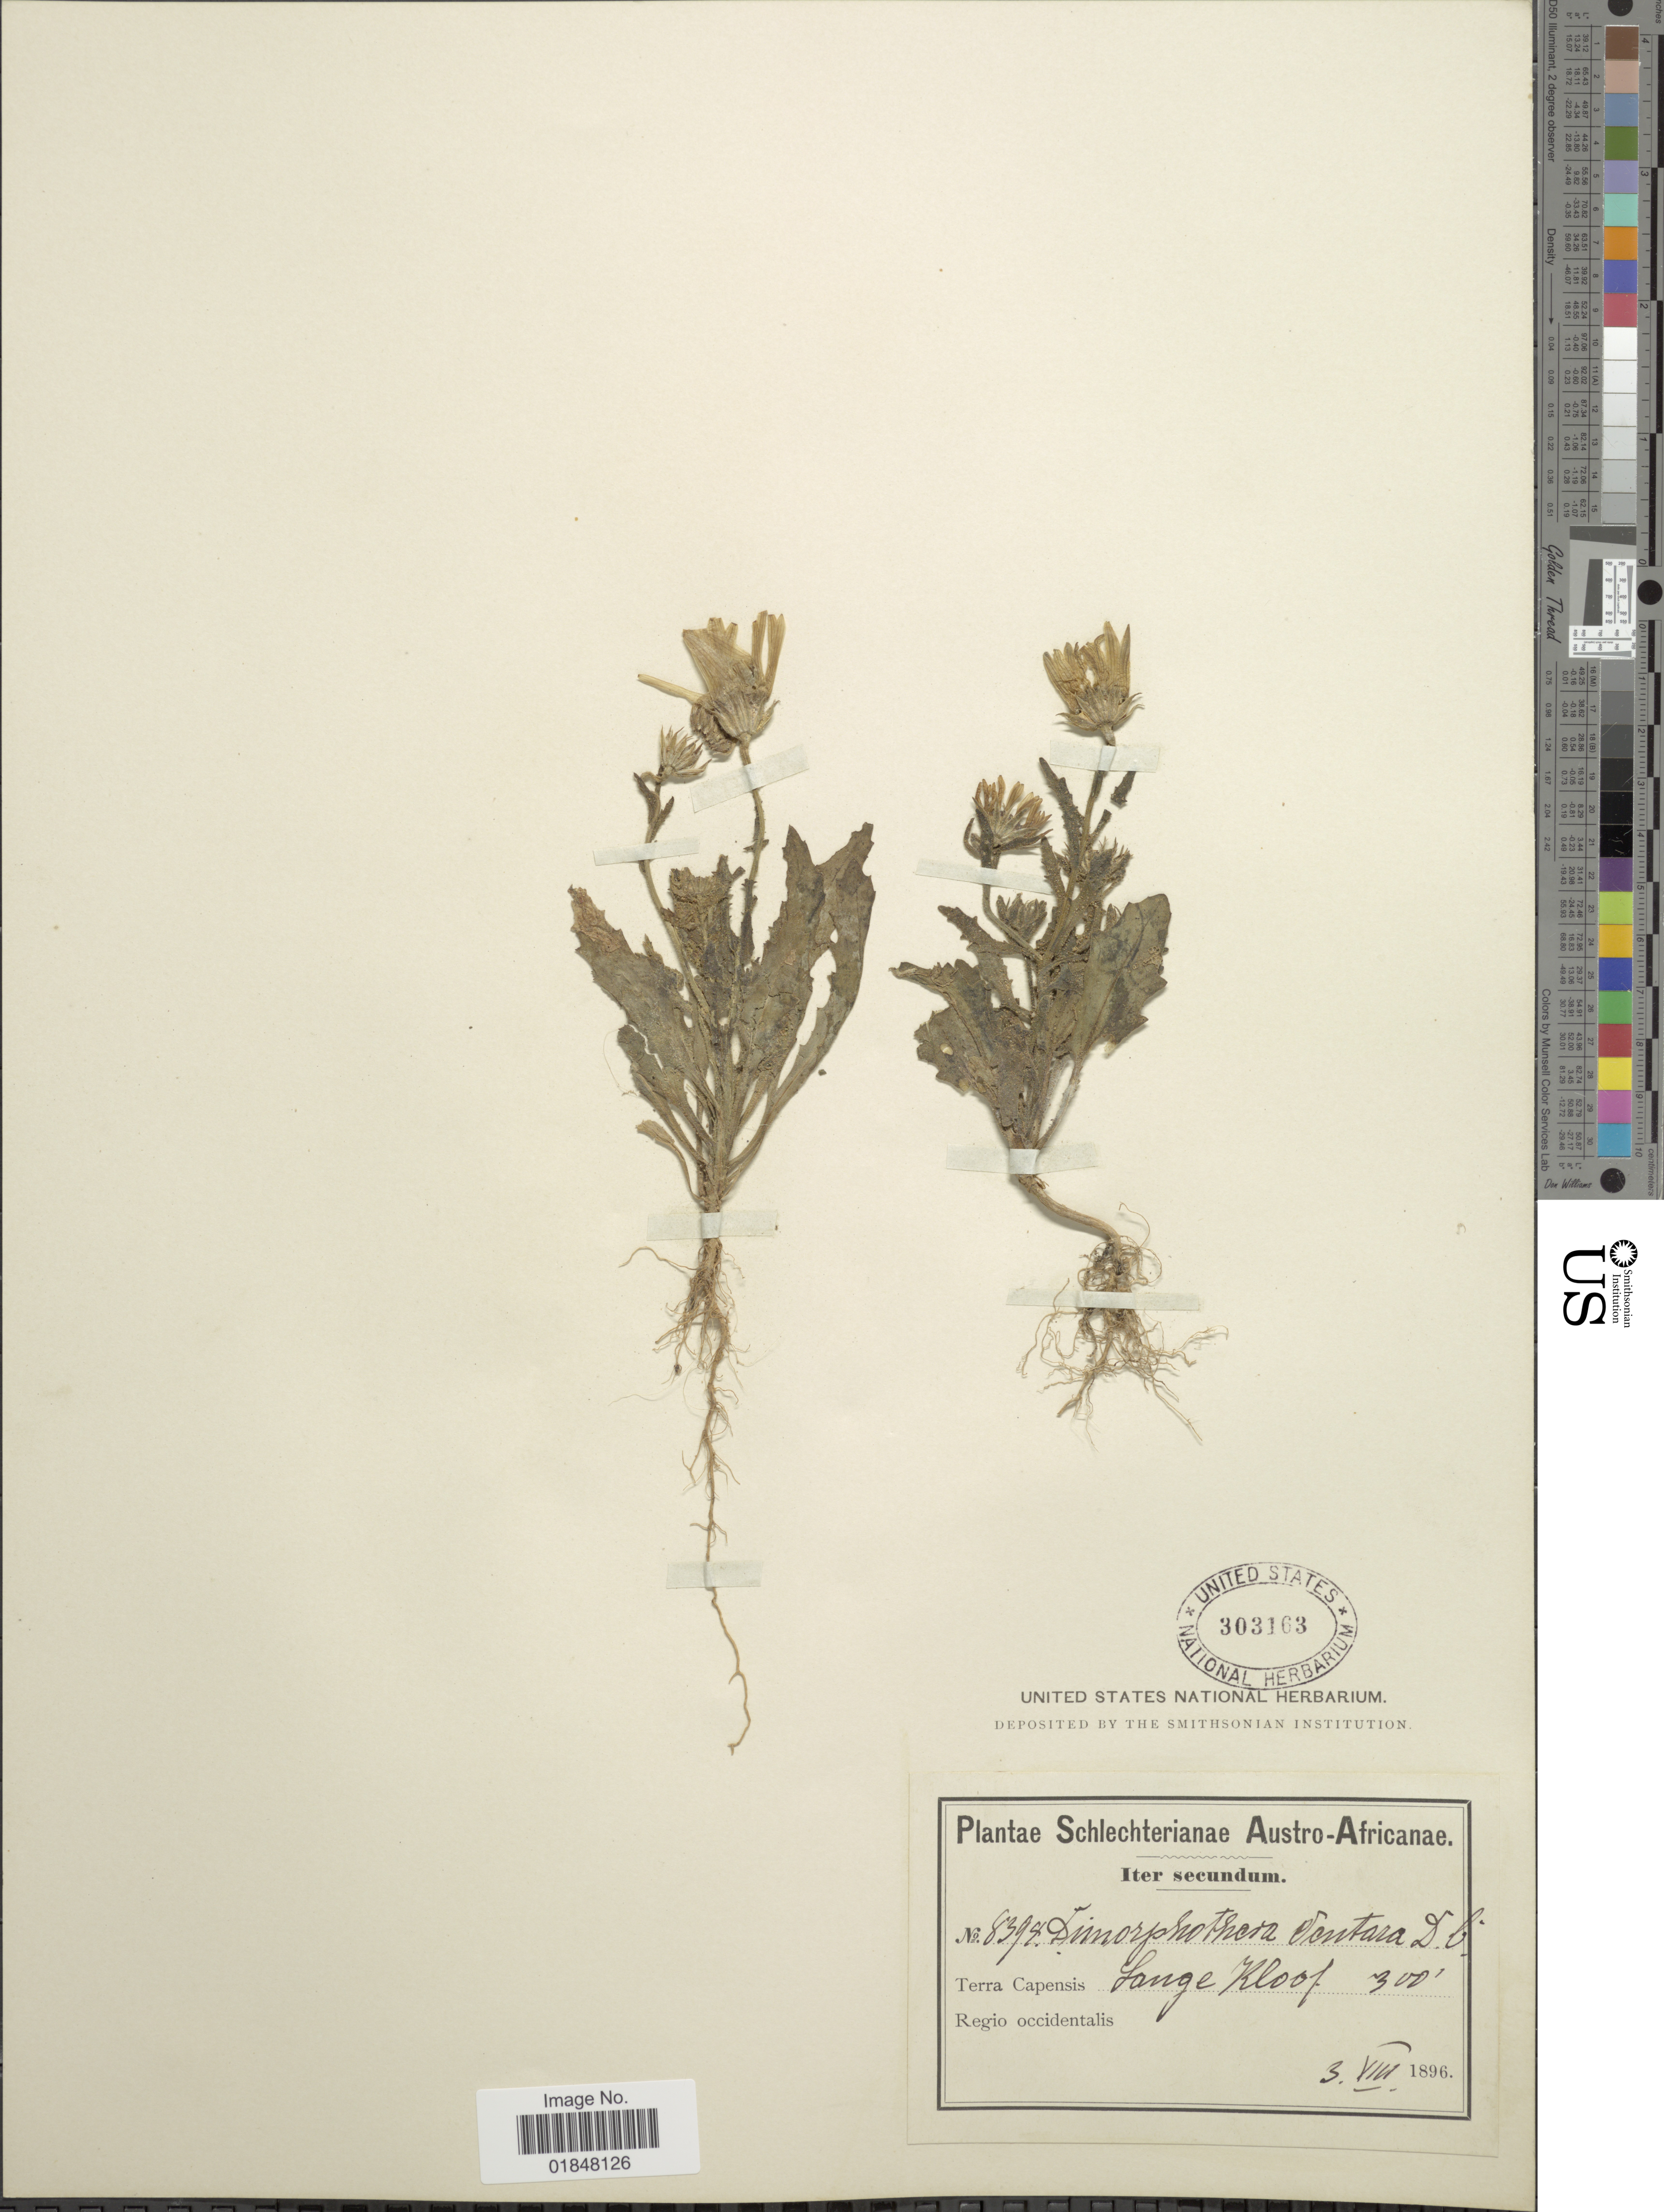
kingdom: Plantae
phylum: Tracheophyta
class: Magnoliopsida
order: Asterales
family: Asteraceae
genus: Dimorphotheca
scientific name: Dimorphotheca sinuata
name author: DC.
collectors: Schlechter, --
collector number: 8394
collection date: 1896-08-03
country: South Africa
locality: Austro-Africanae, Terra Capensis, Lange Kloof, Regio occidentalis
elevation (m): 91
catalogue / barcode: US 303163